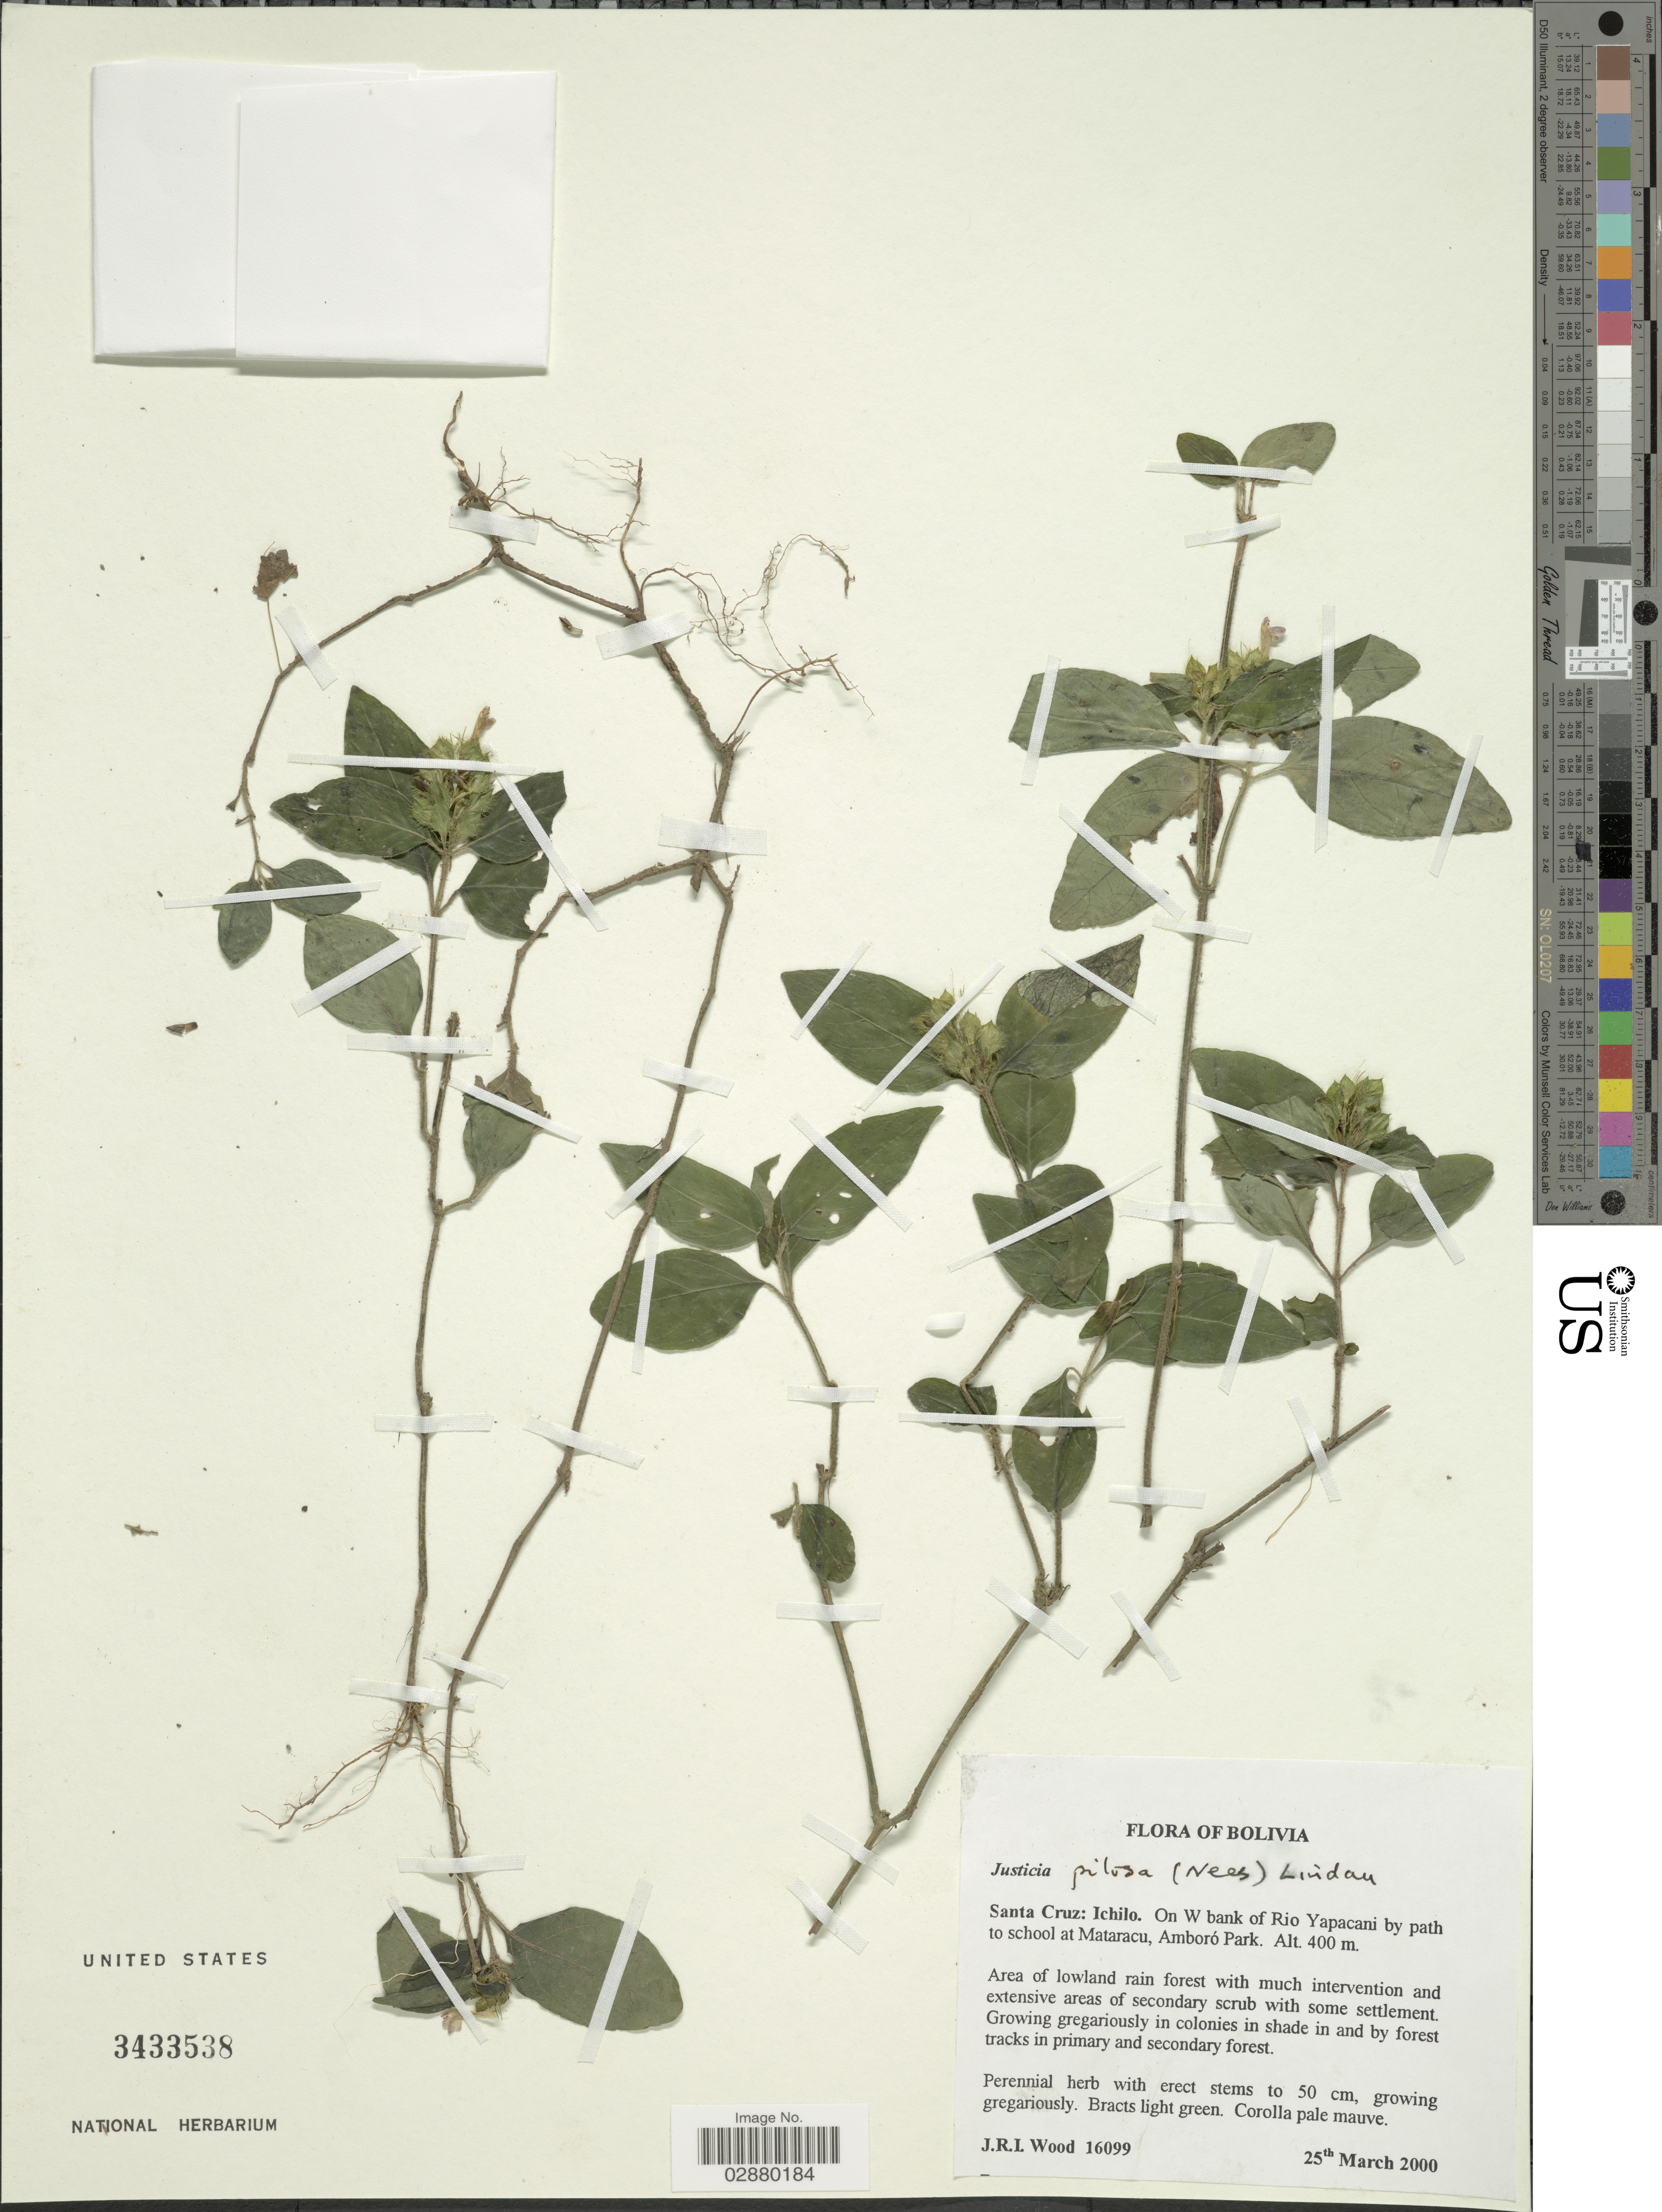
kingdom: Plantae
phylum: Tracheophyta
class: Magnoliopsida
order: Lamiales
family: Acanthaceae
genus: Justicia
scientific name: Justicia pilosa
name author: (Ruiz ex Nees) Lindau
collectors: J. R. I. Wood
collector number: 16099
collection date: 2000-03-25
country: Bolivia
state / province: Santa Cruz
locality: Ichilo. On W bank of Rio Yapacani by path to school at Mataracu, Amboró Park.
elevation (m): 400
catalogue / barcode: US 3433538